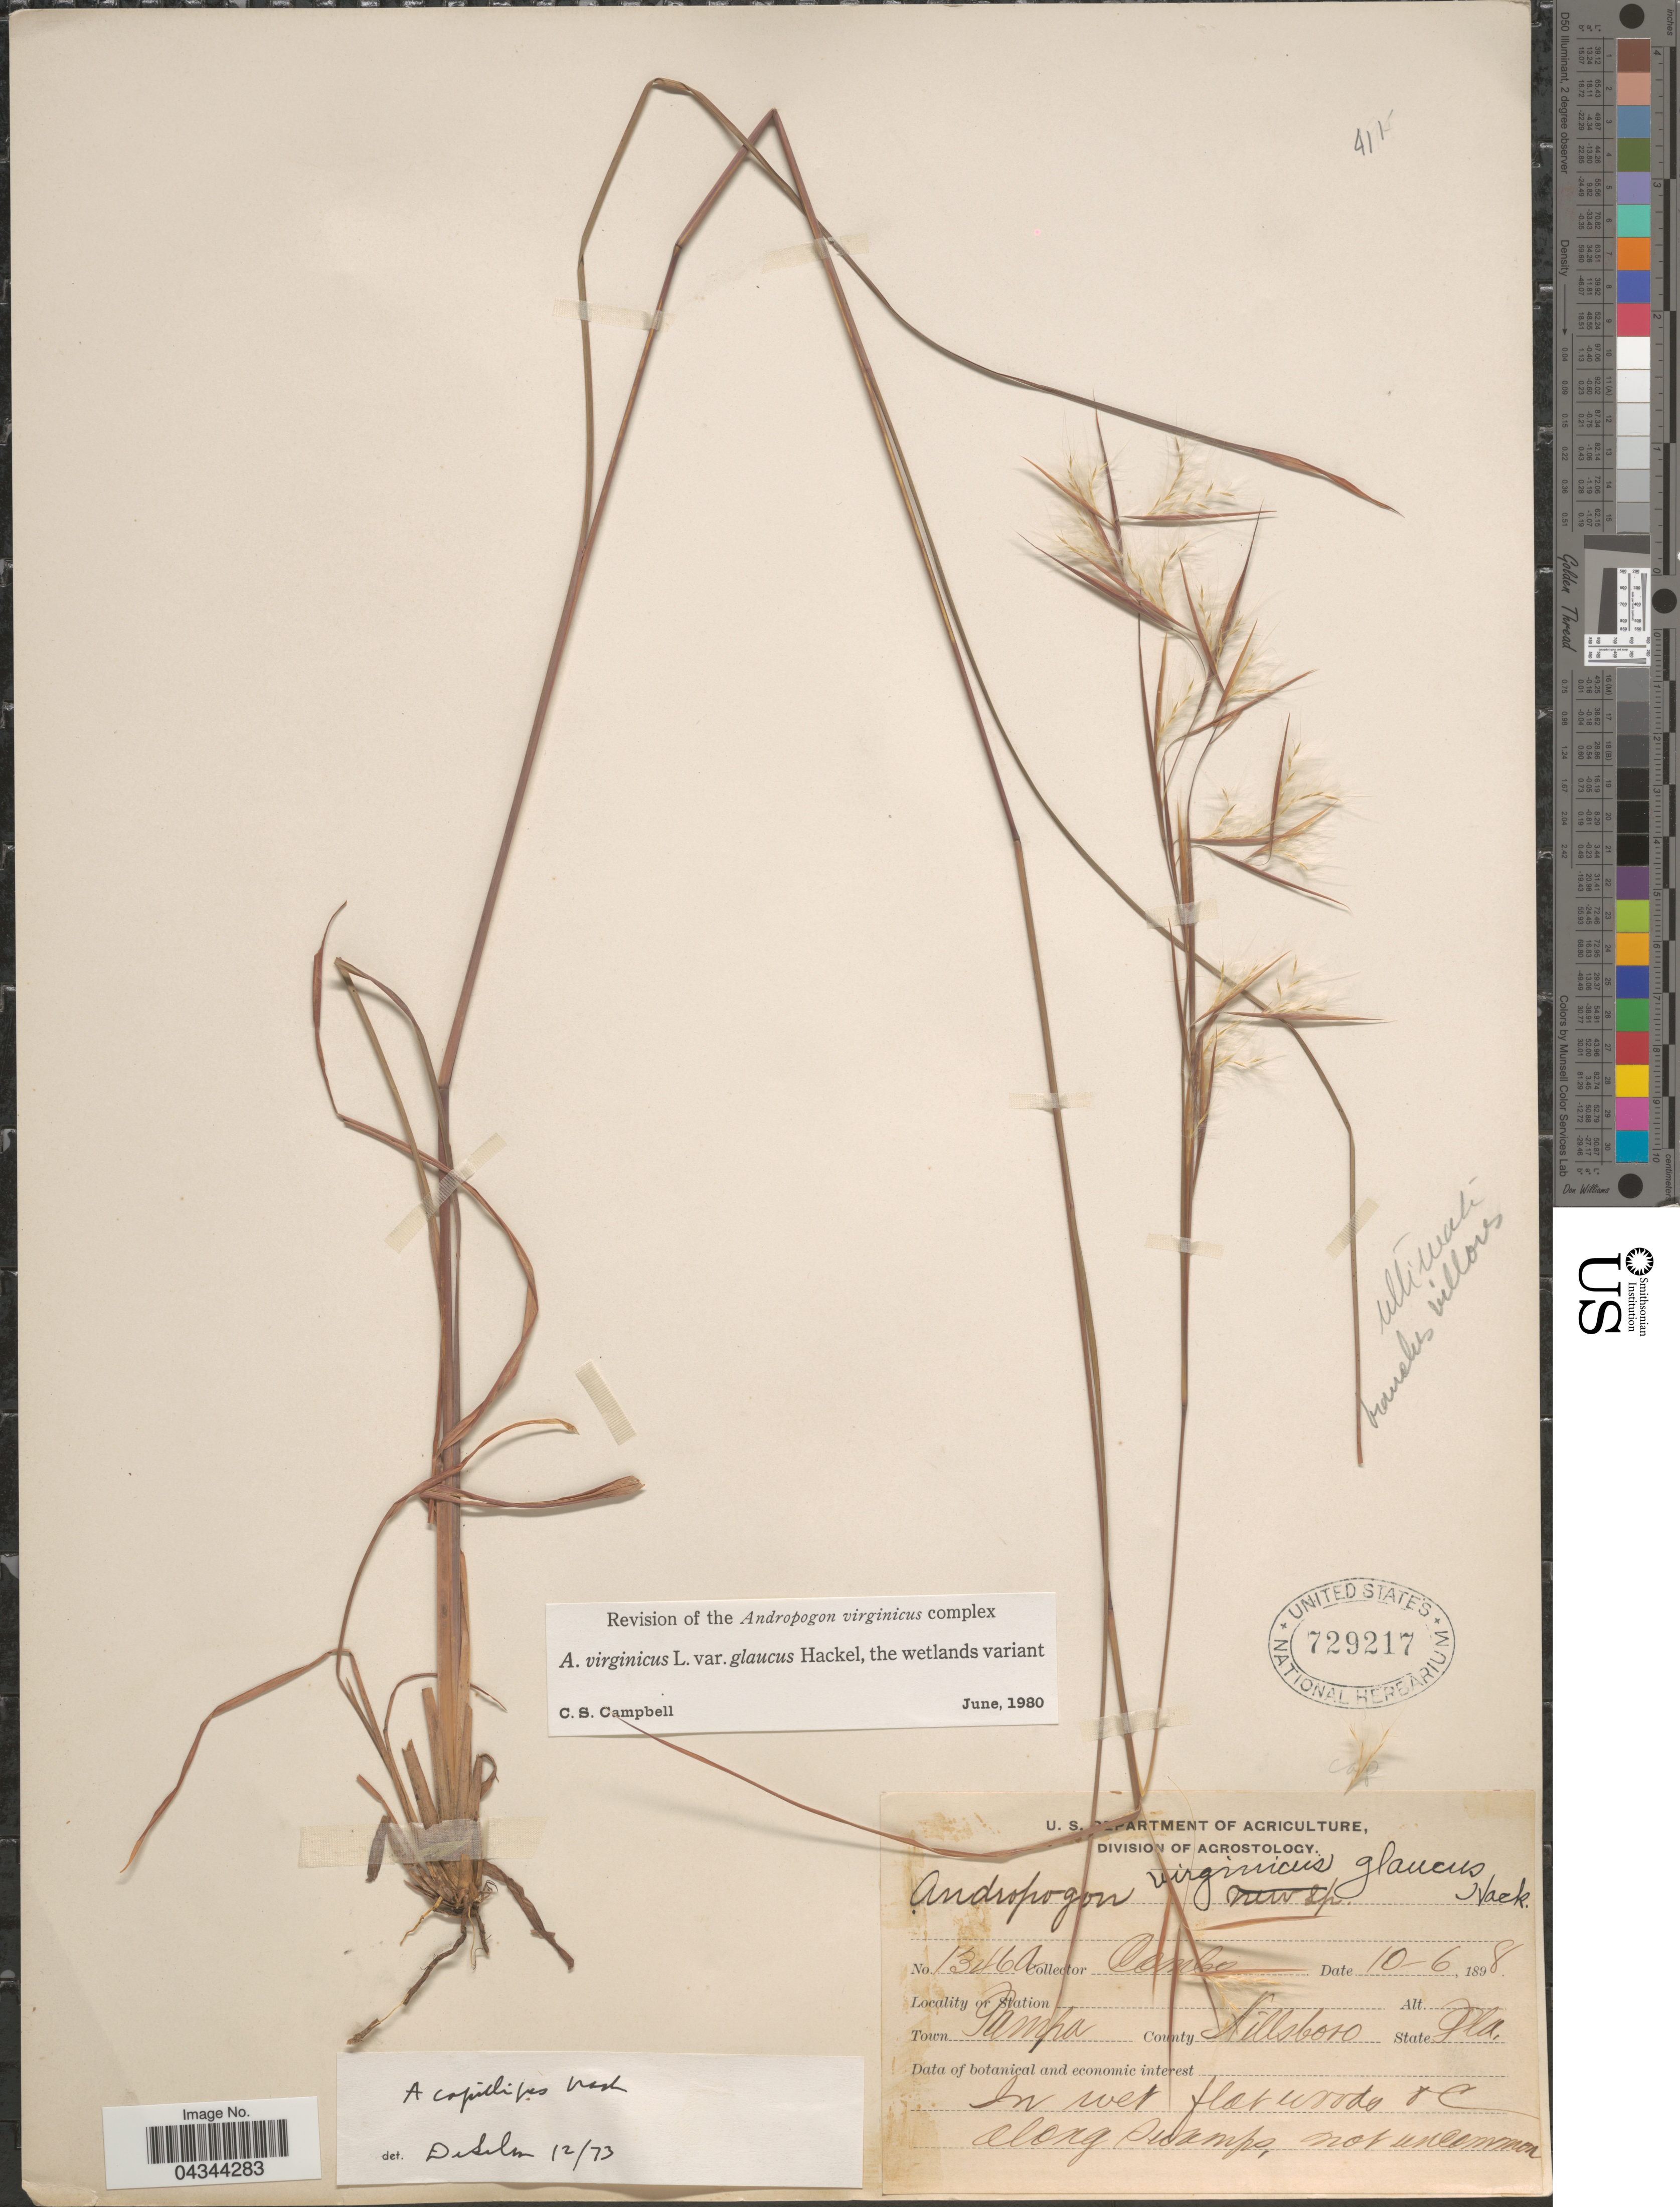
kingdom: Plantae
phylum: Tracheophyta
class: Liliopsida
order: Poales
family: Poaceae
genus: Andropogon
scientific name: Andropogon virginicus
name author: L.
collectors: -. Combs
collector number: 1346a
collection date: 1898-10-06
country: United States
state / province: Florida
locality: Town Tampa. County Hillsboro.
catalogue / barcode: US 729217